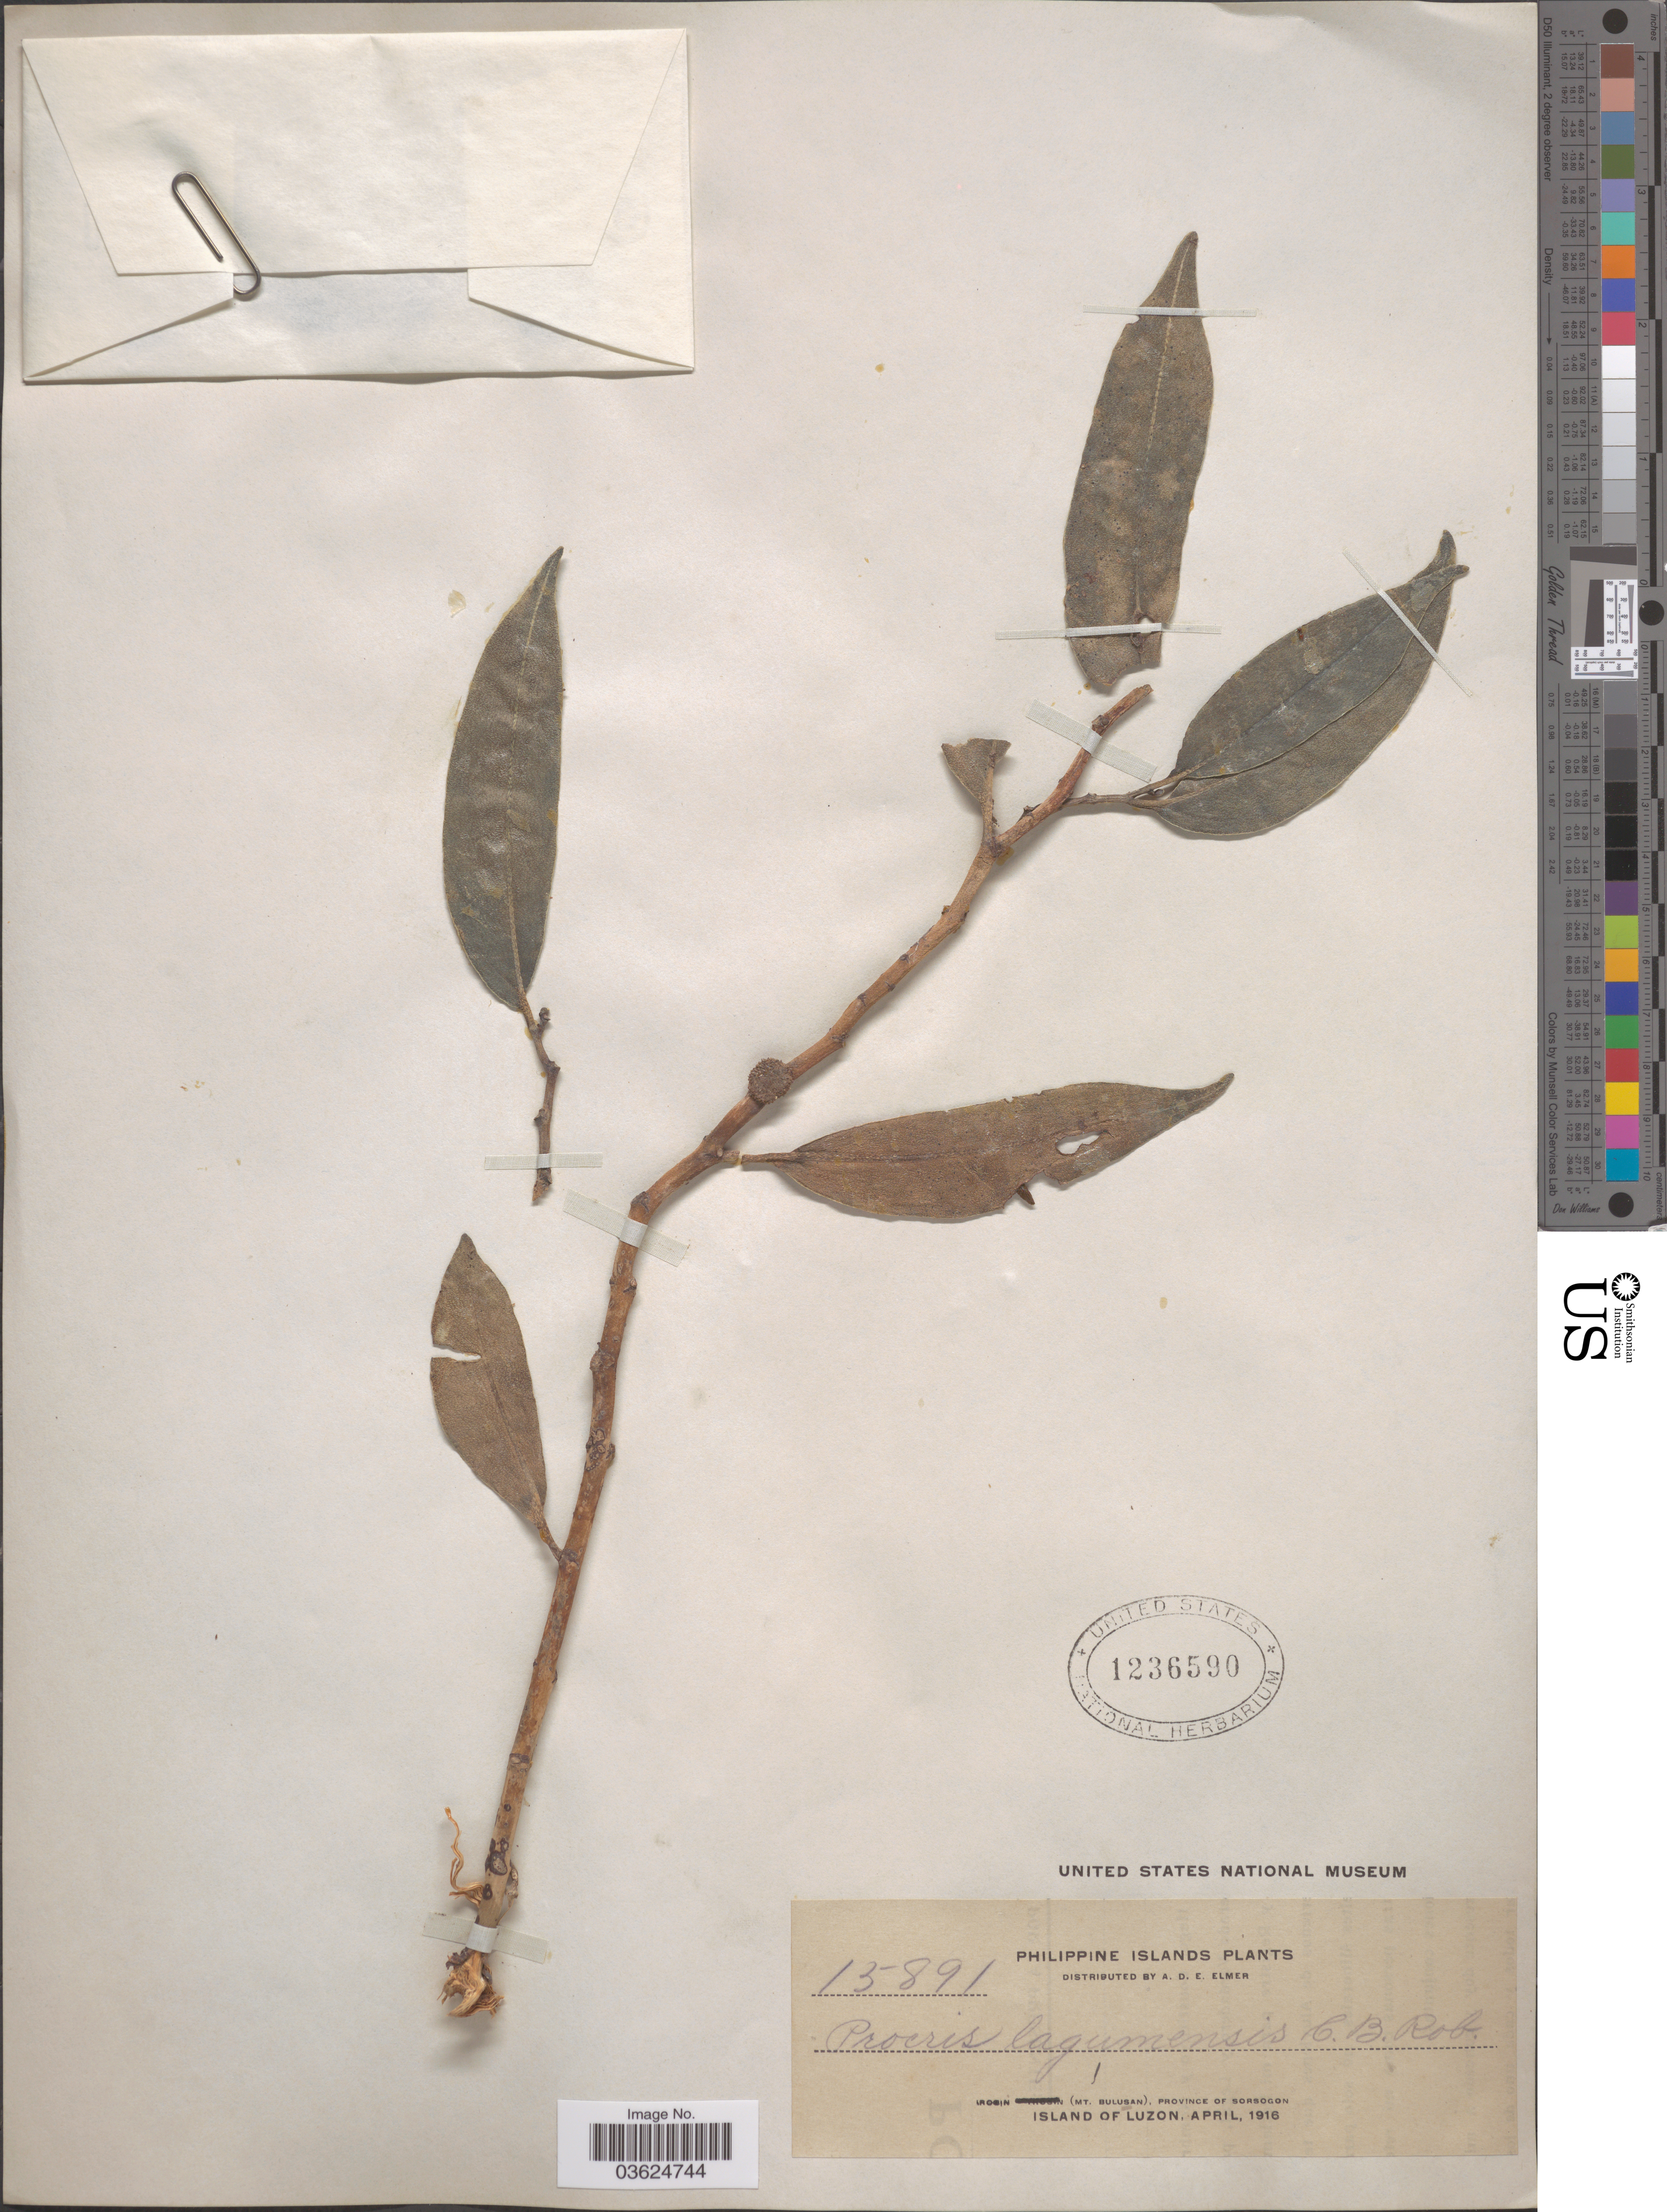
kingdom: Plantae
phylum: Tracheophyta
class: Magnoliopsida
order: Rosales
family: Urticaceae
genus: Procris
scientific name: Procris laevigata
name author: Blume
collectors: A. D. E. Elmer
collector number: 15891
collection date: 1916-04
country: Philippines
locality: Irosin (Mt. Bulusan), Province of Sorsogon. Island of Luzon.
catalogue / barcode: US 1236590